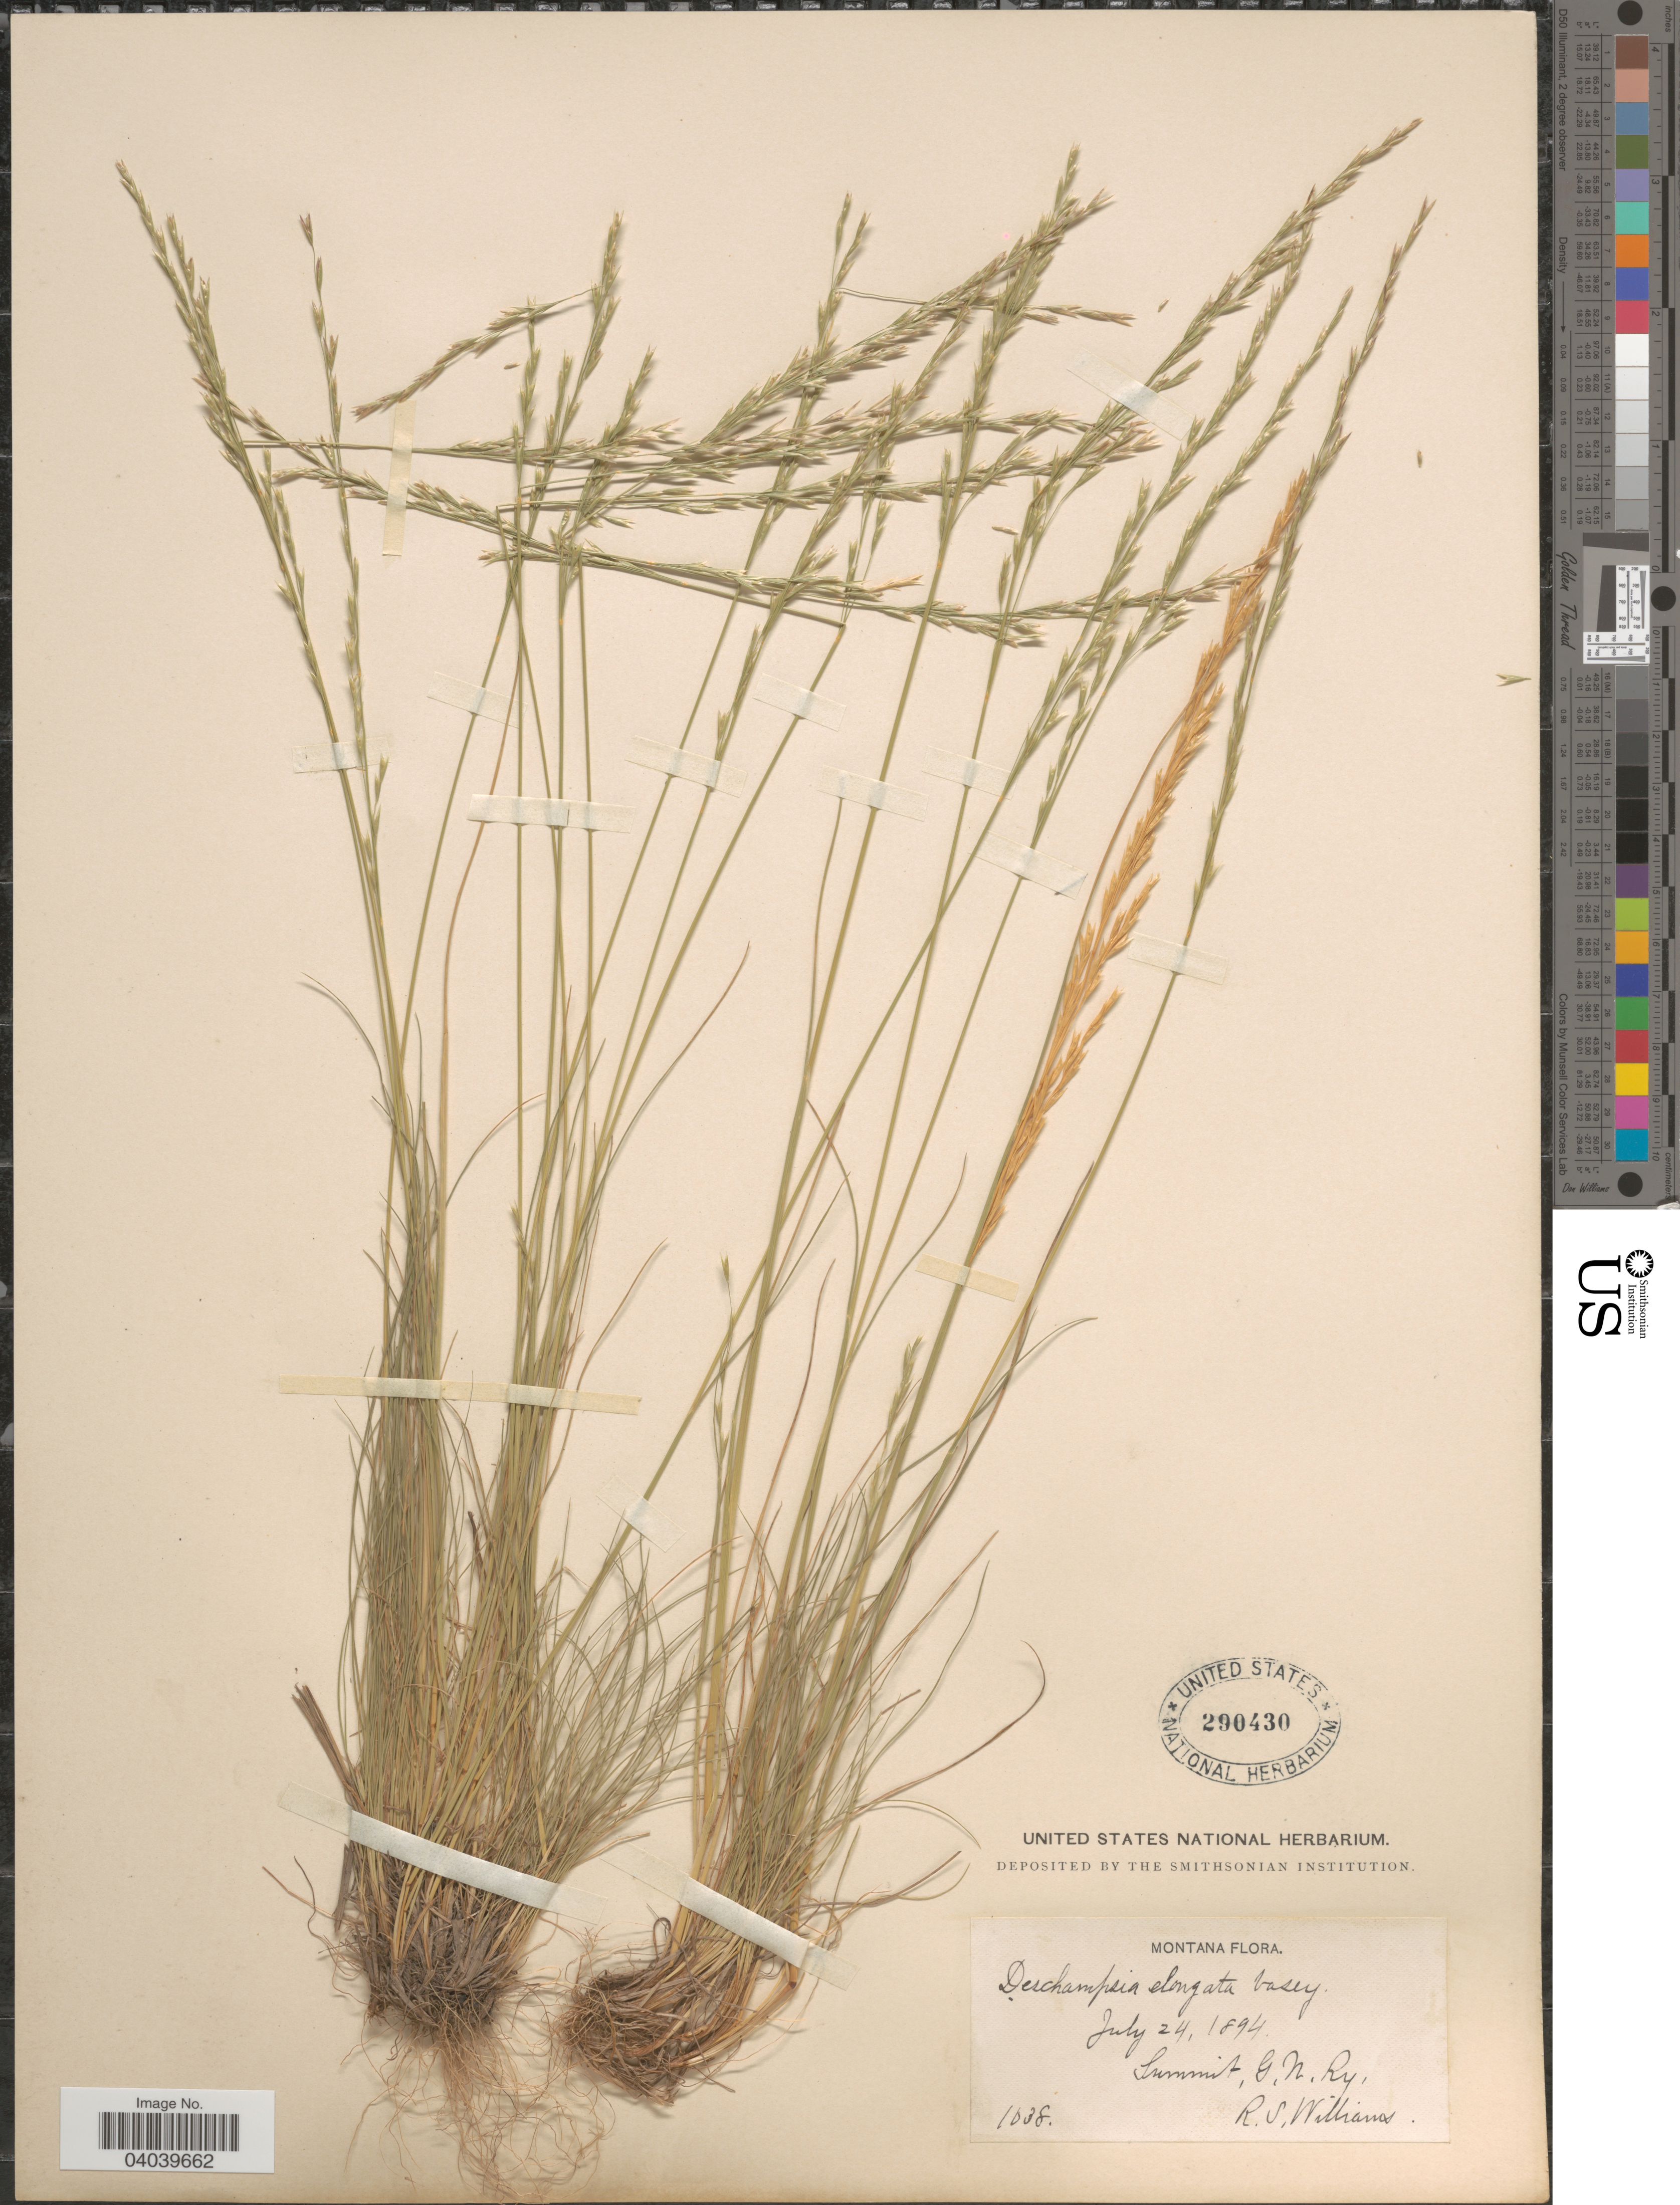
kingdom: Plantae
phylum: Tracheophyta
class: Liliopsida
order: Poales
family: Poaceae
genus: Deschampsia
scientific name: Deschampsia elongata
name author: (Hook.) Munro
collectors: R. S. Williams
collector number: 1038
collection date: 1894-07-24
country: United States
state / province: Montana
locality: Summit, G. N. Ry.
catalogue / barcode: US 290430